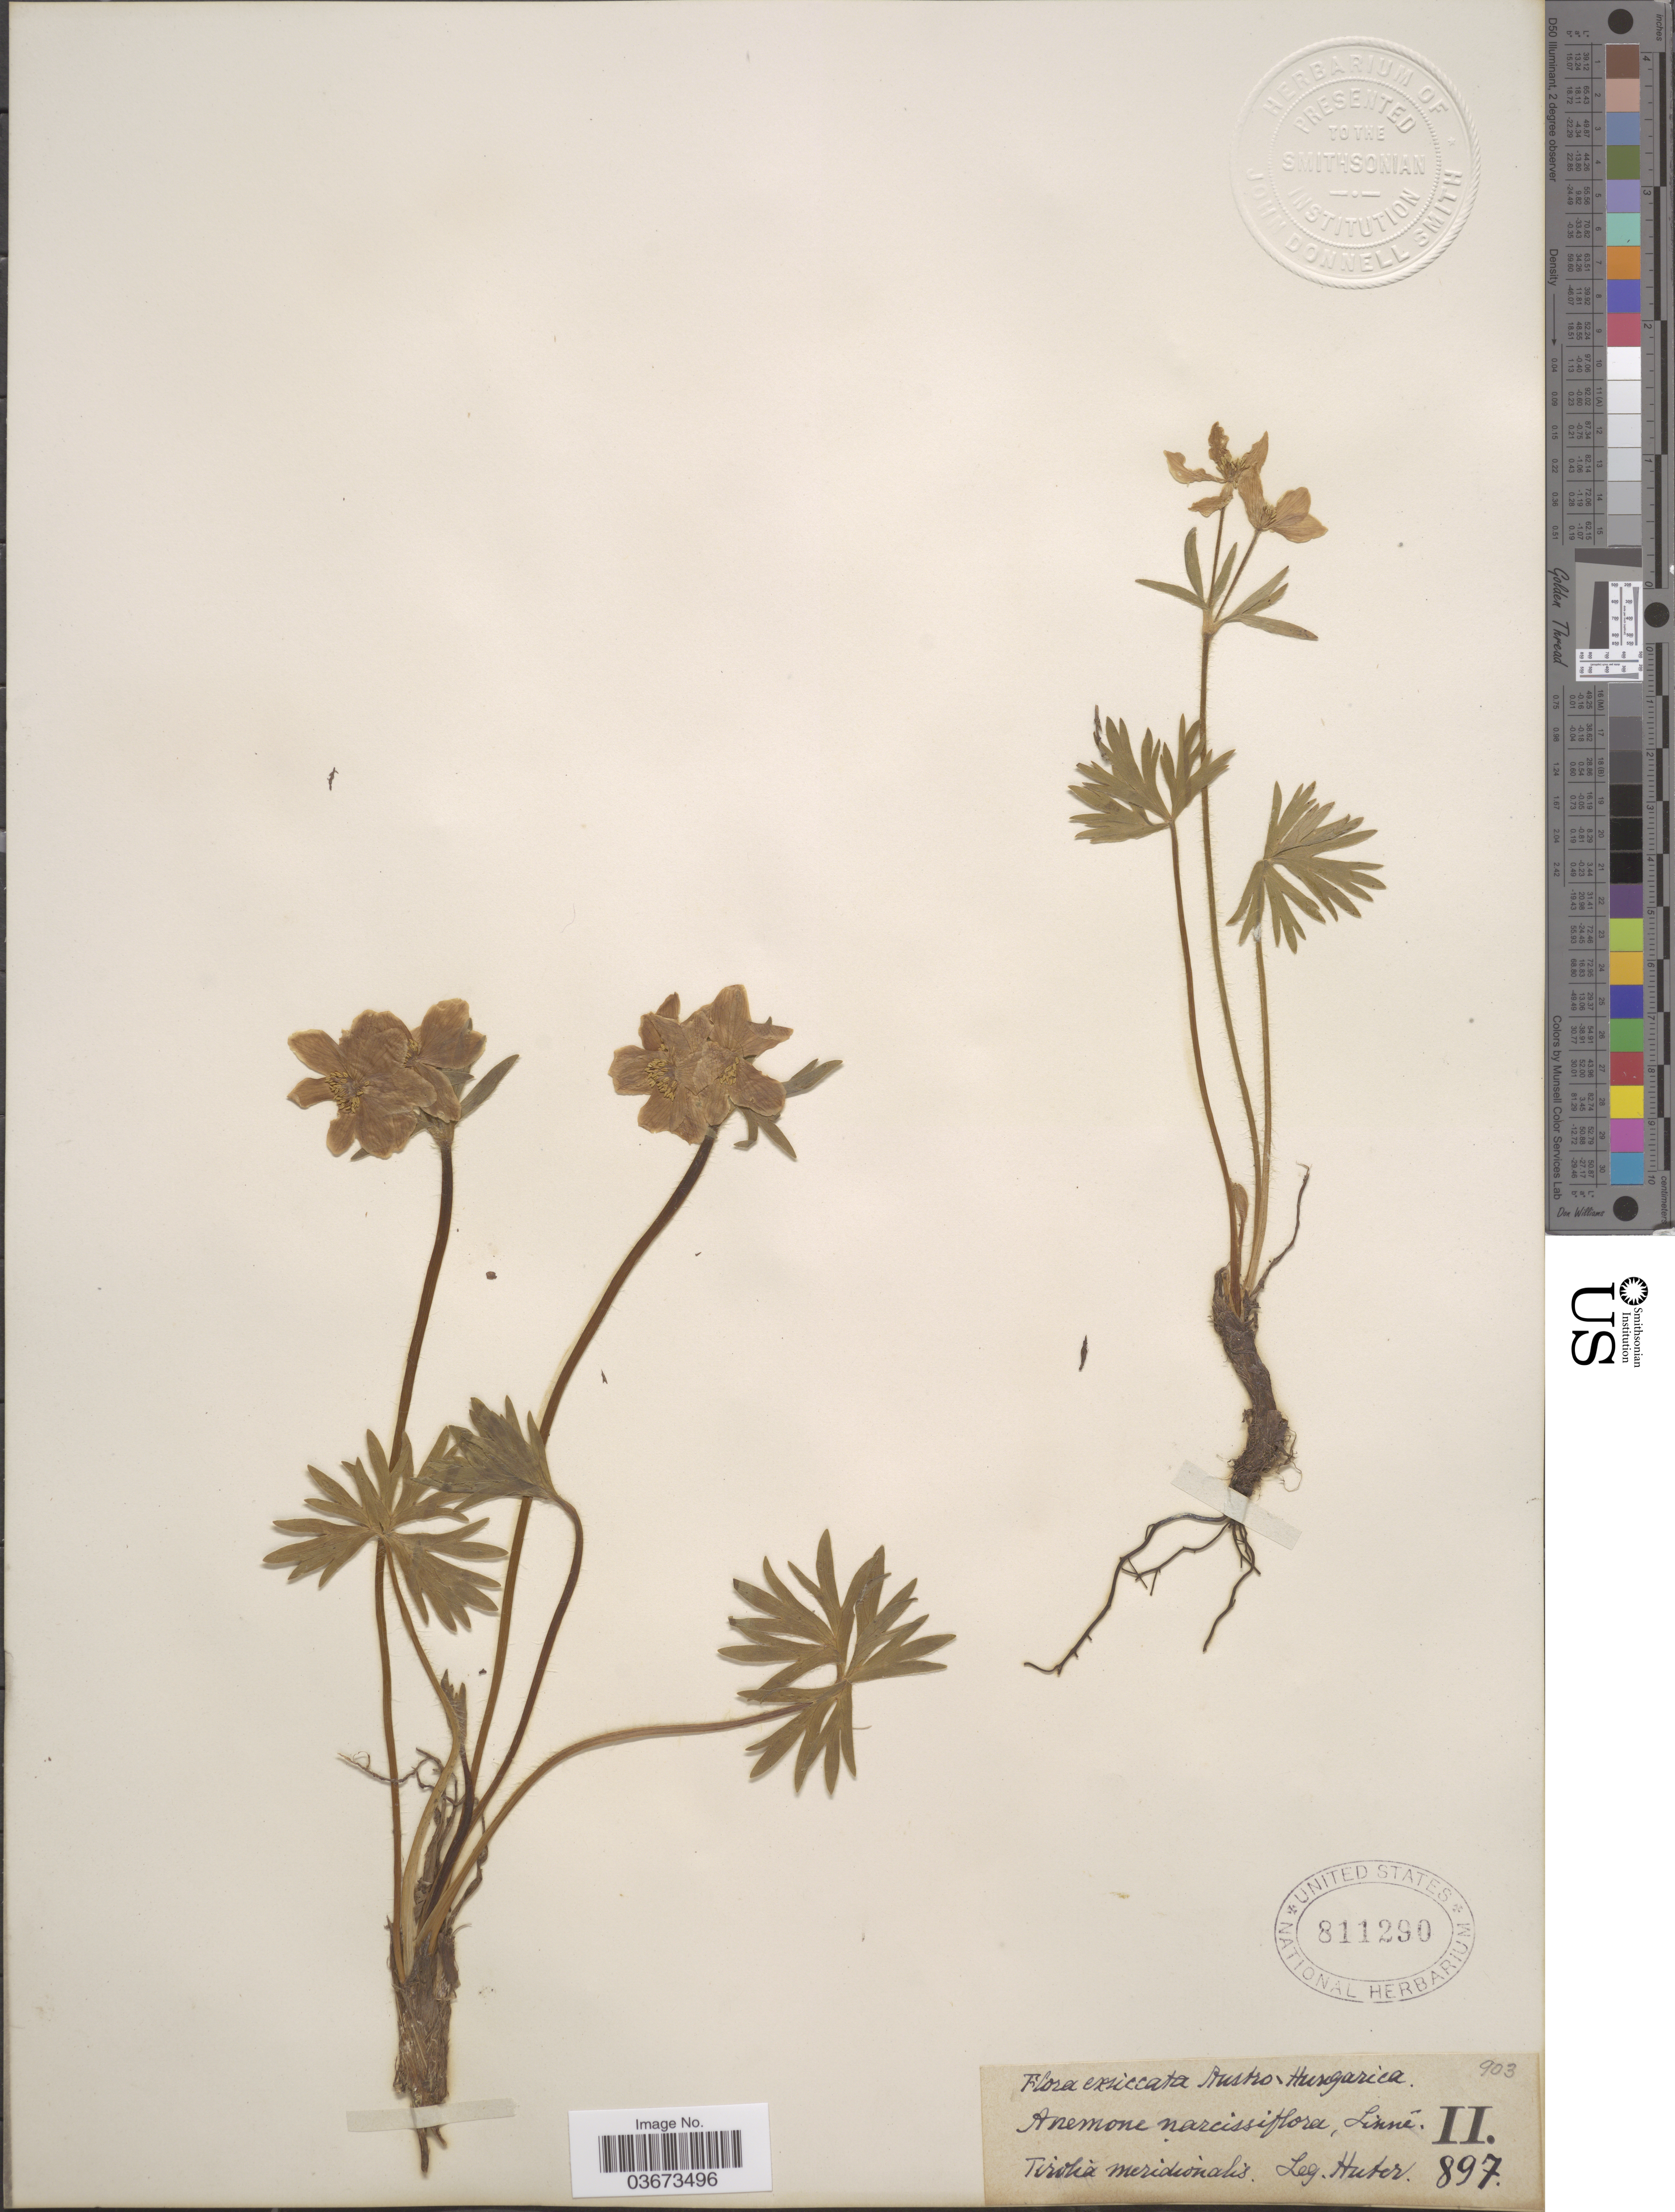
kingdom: Plantae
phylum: Tracheophyta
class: Magnoliopsida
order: Ranunculales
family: Ranunculaceae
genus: Anemone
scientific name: Anemone narcissiflora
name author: L.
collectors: -. Huter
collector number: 897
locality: Austro-Hungarica. Tirolia meridionalis.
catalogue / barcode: US 811290